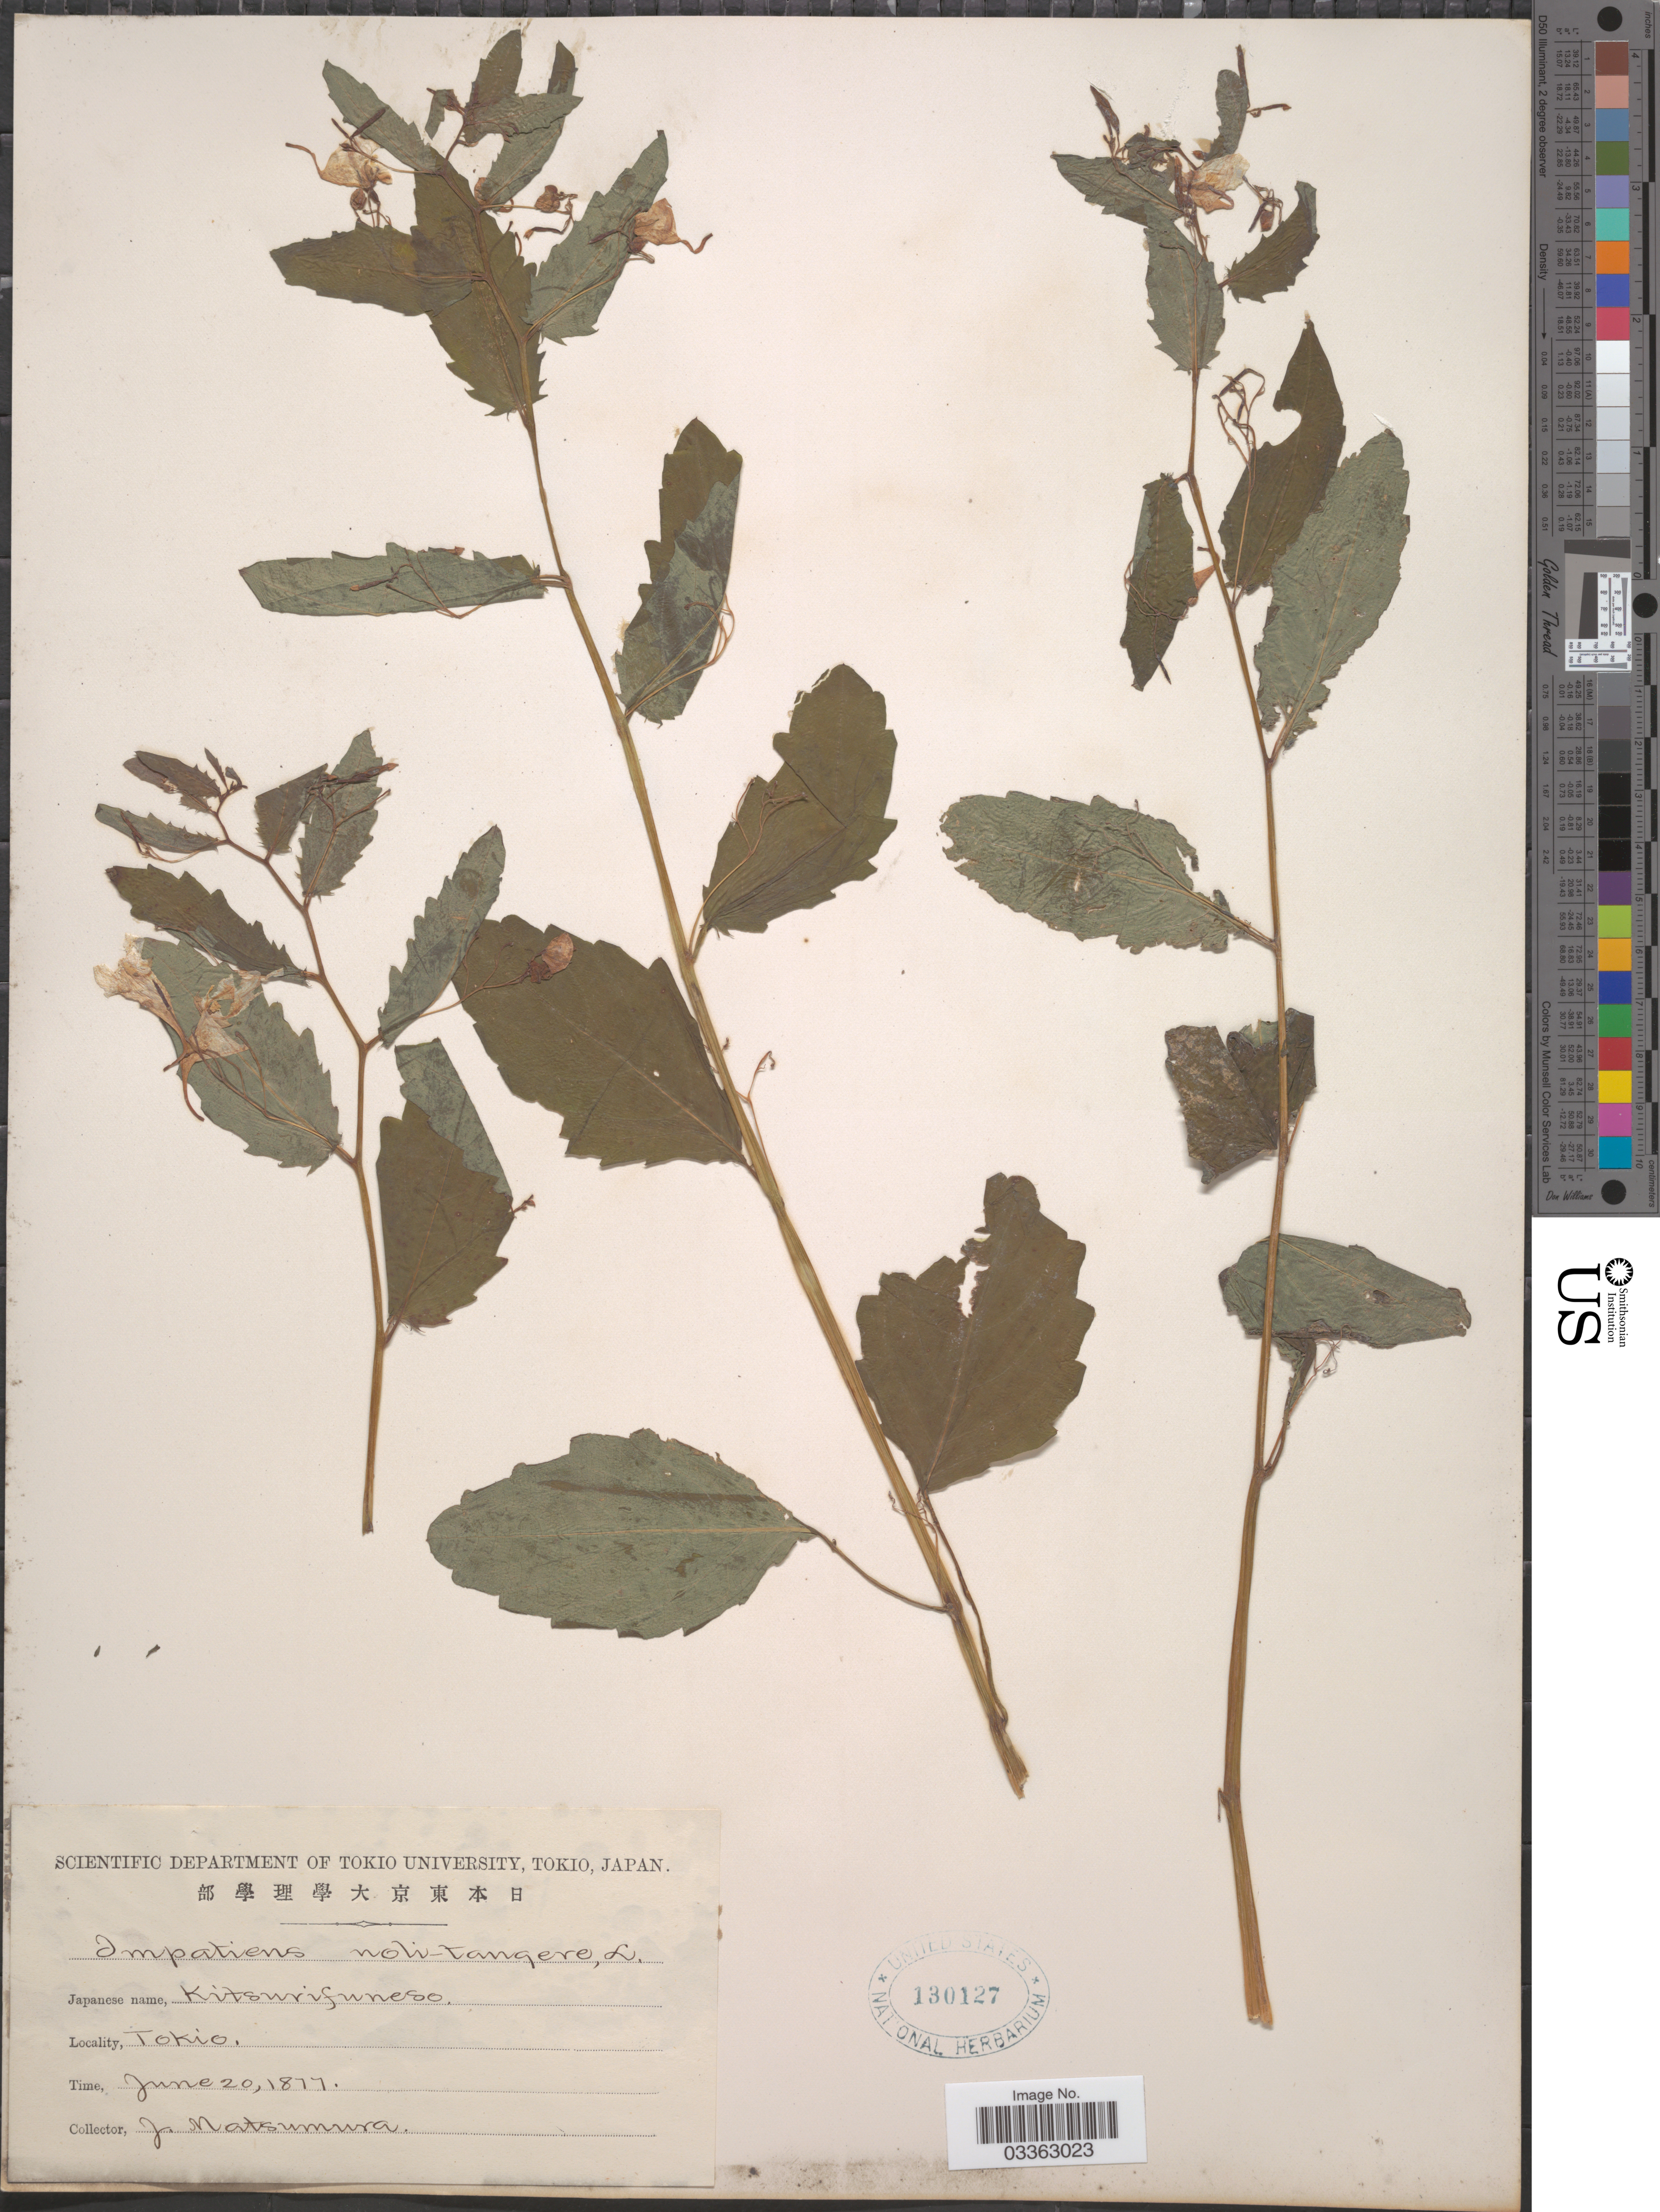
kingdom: Plantae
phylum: Tracheophyta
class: Magnoliopsida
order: Ericales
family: Balsaminaceae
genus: Impatiens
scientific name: Impatiens noli-tangere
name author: L.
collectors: J. Matsumura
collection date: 1877-06-20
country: Japan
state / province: Tokyo, Federal City of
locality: Tokio.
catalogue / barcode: US 130127